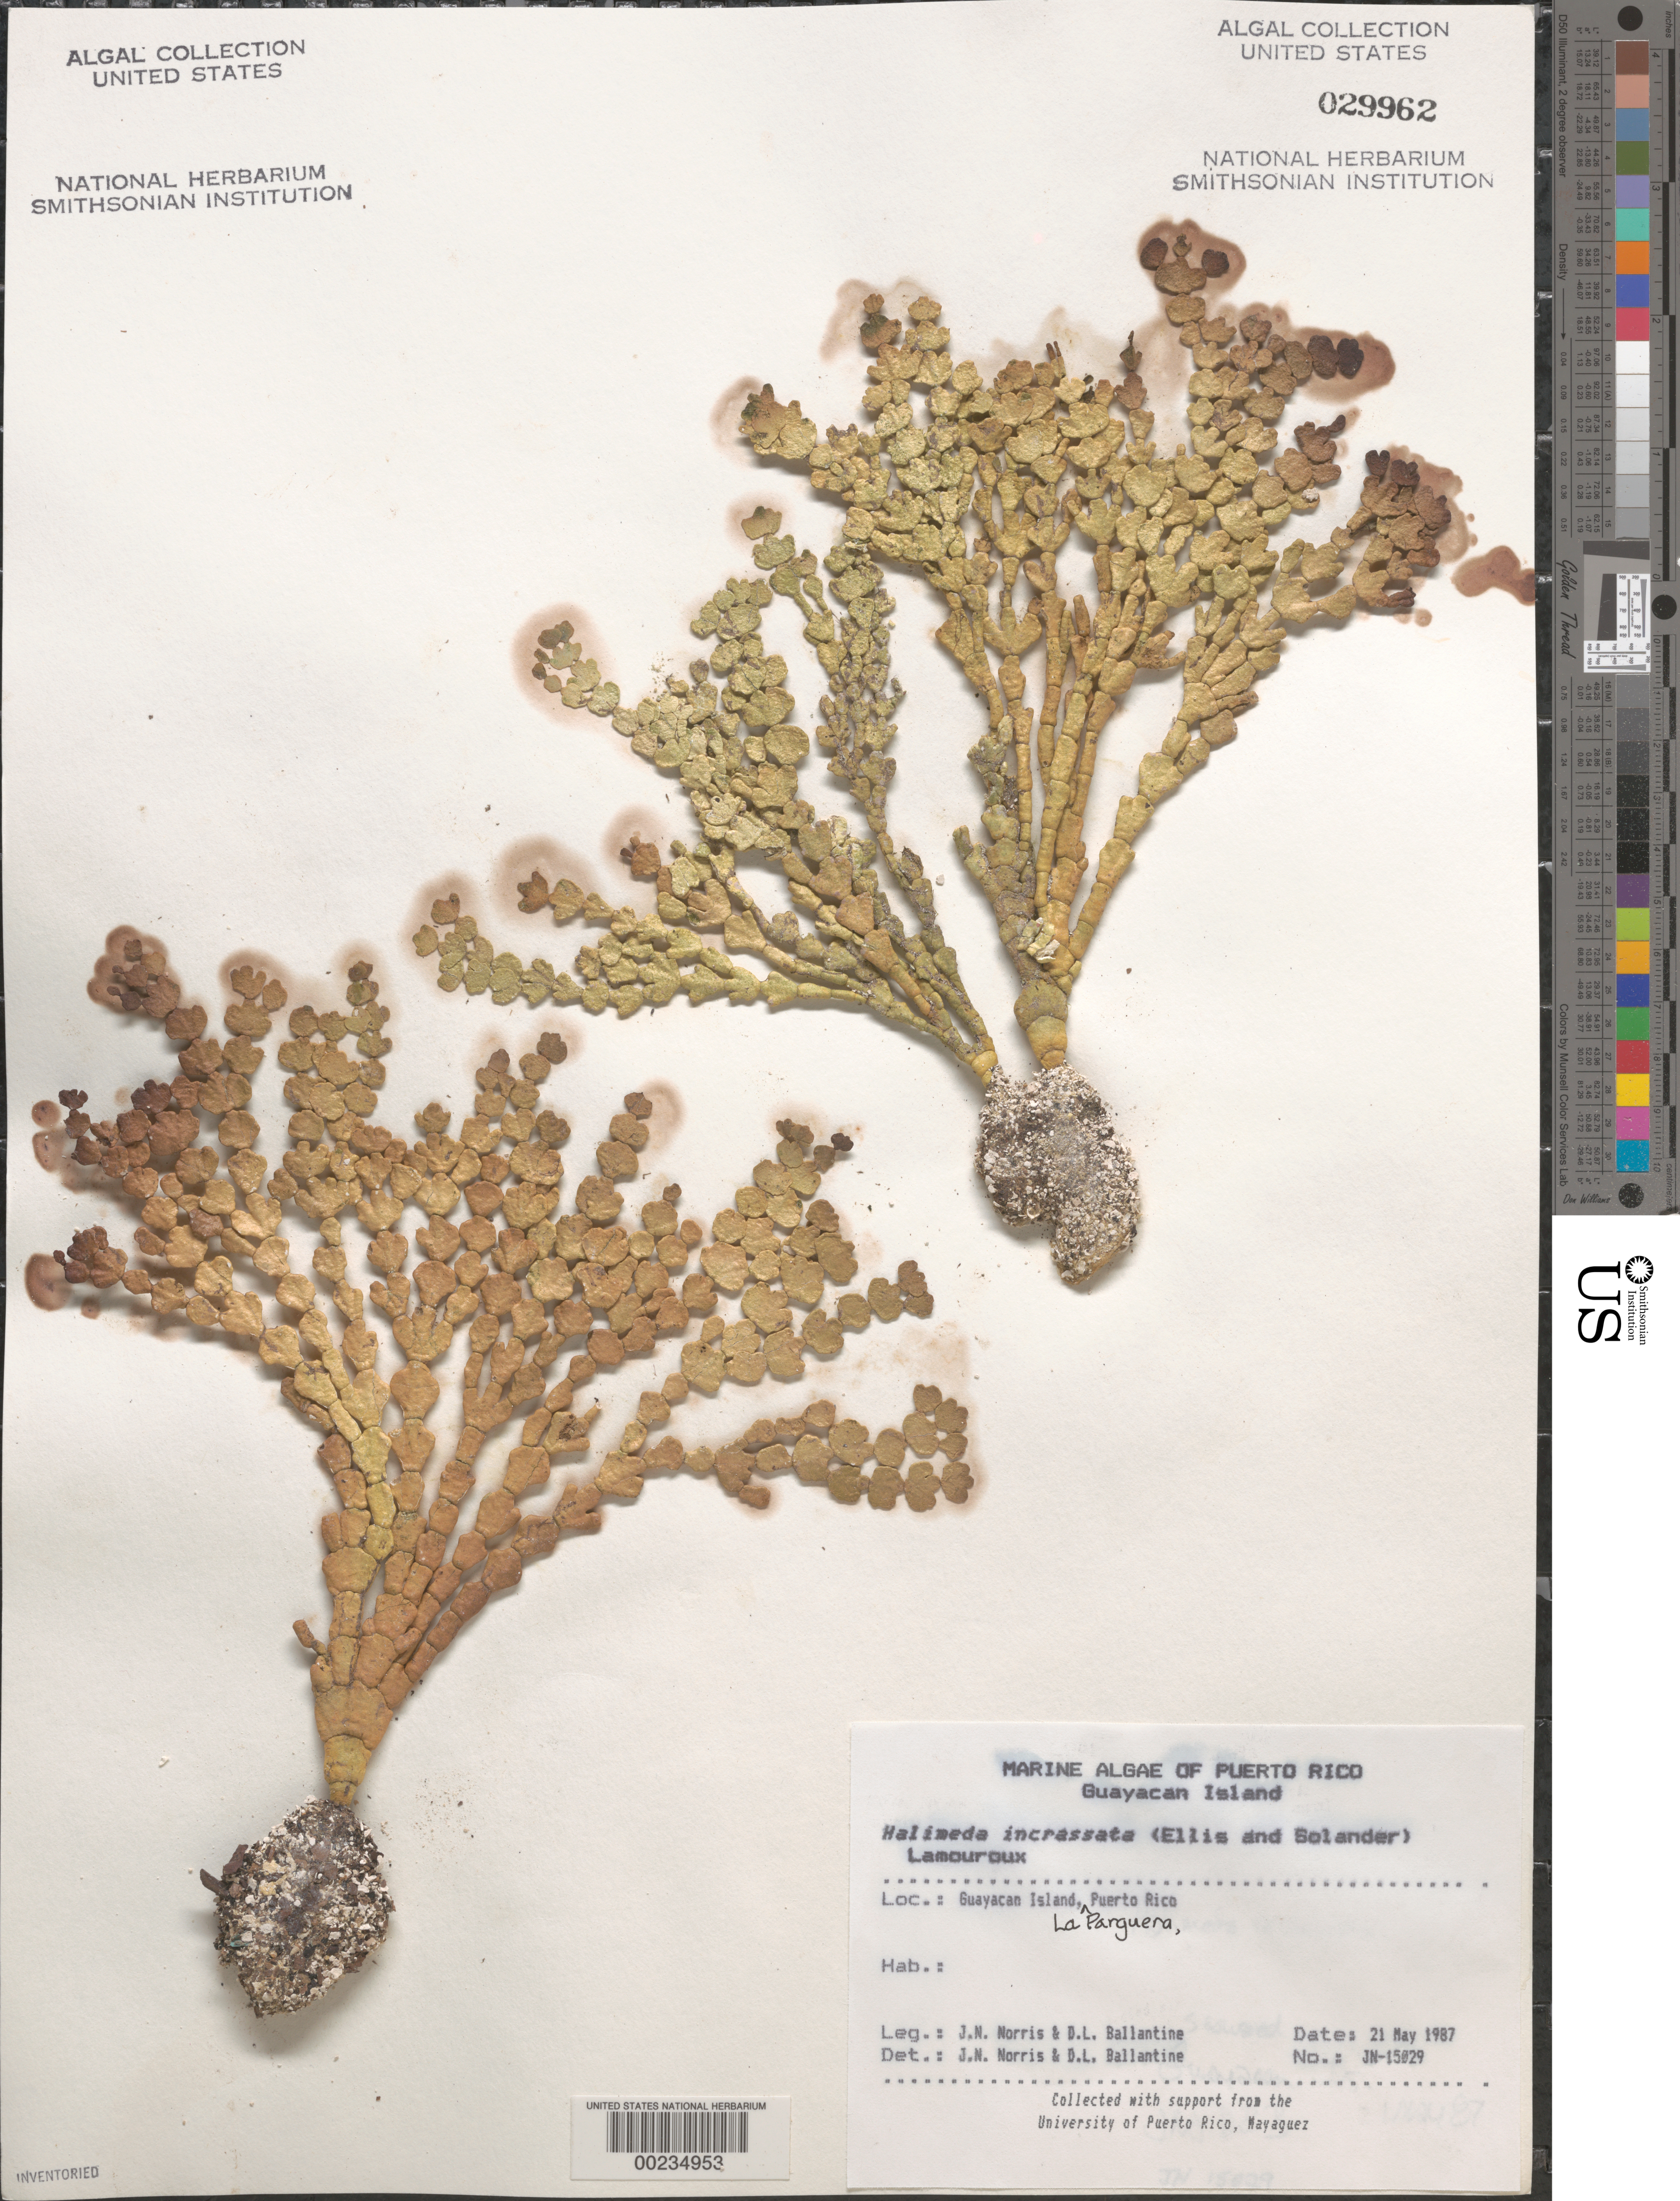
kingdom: Plantae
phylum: Chlorophyta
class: Ulvophyceae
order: Bryopsidales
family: Halimedaceae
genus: Halimeda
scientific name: Halimeda incrassata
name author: (J. Ellis) J.V.Lamouroux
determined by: Norris, J. N.; Ballantine, D. L.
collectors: J. N. Norris & D.L. Ballantine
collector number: JN-15029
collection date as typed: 21 May 1987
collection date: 1987-05-21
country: Puerto Rico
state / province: Lajas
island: Guayacan Island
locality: La Parguera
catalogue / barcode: US 29962